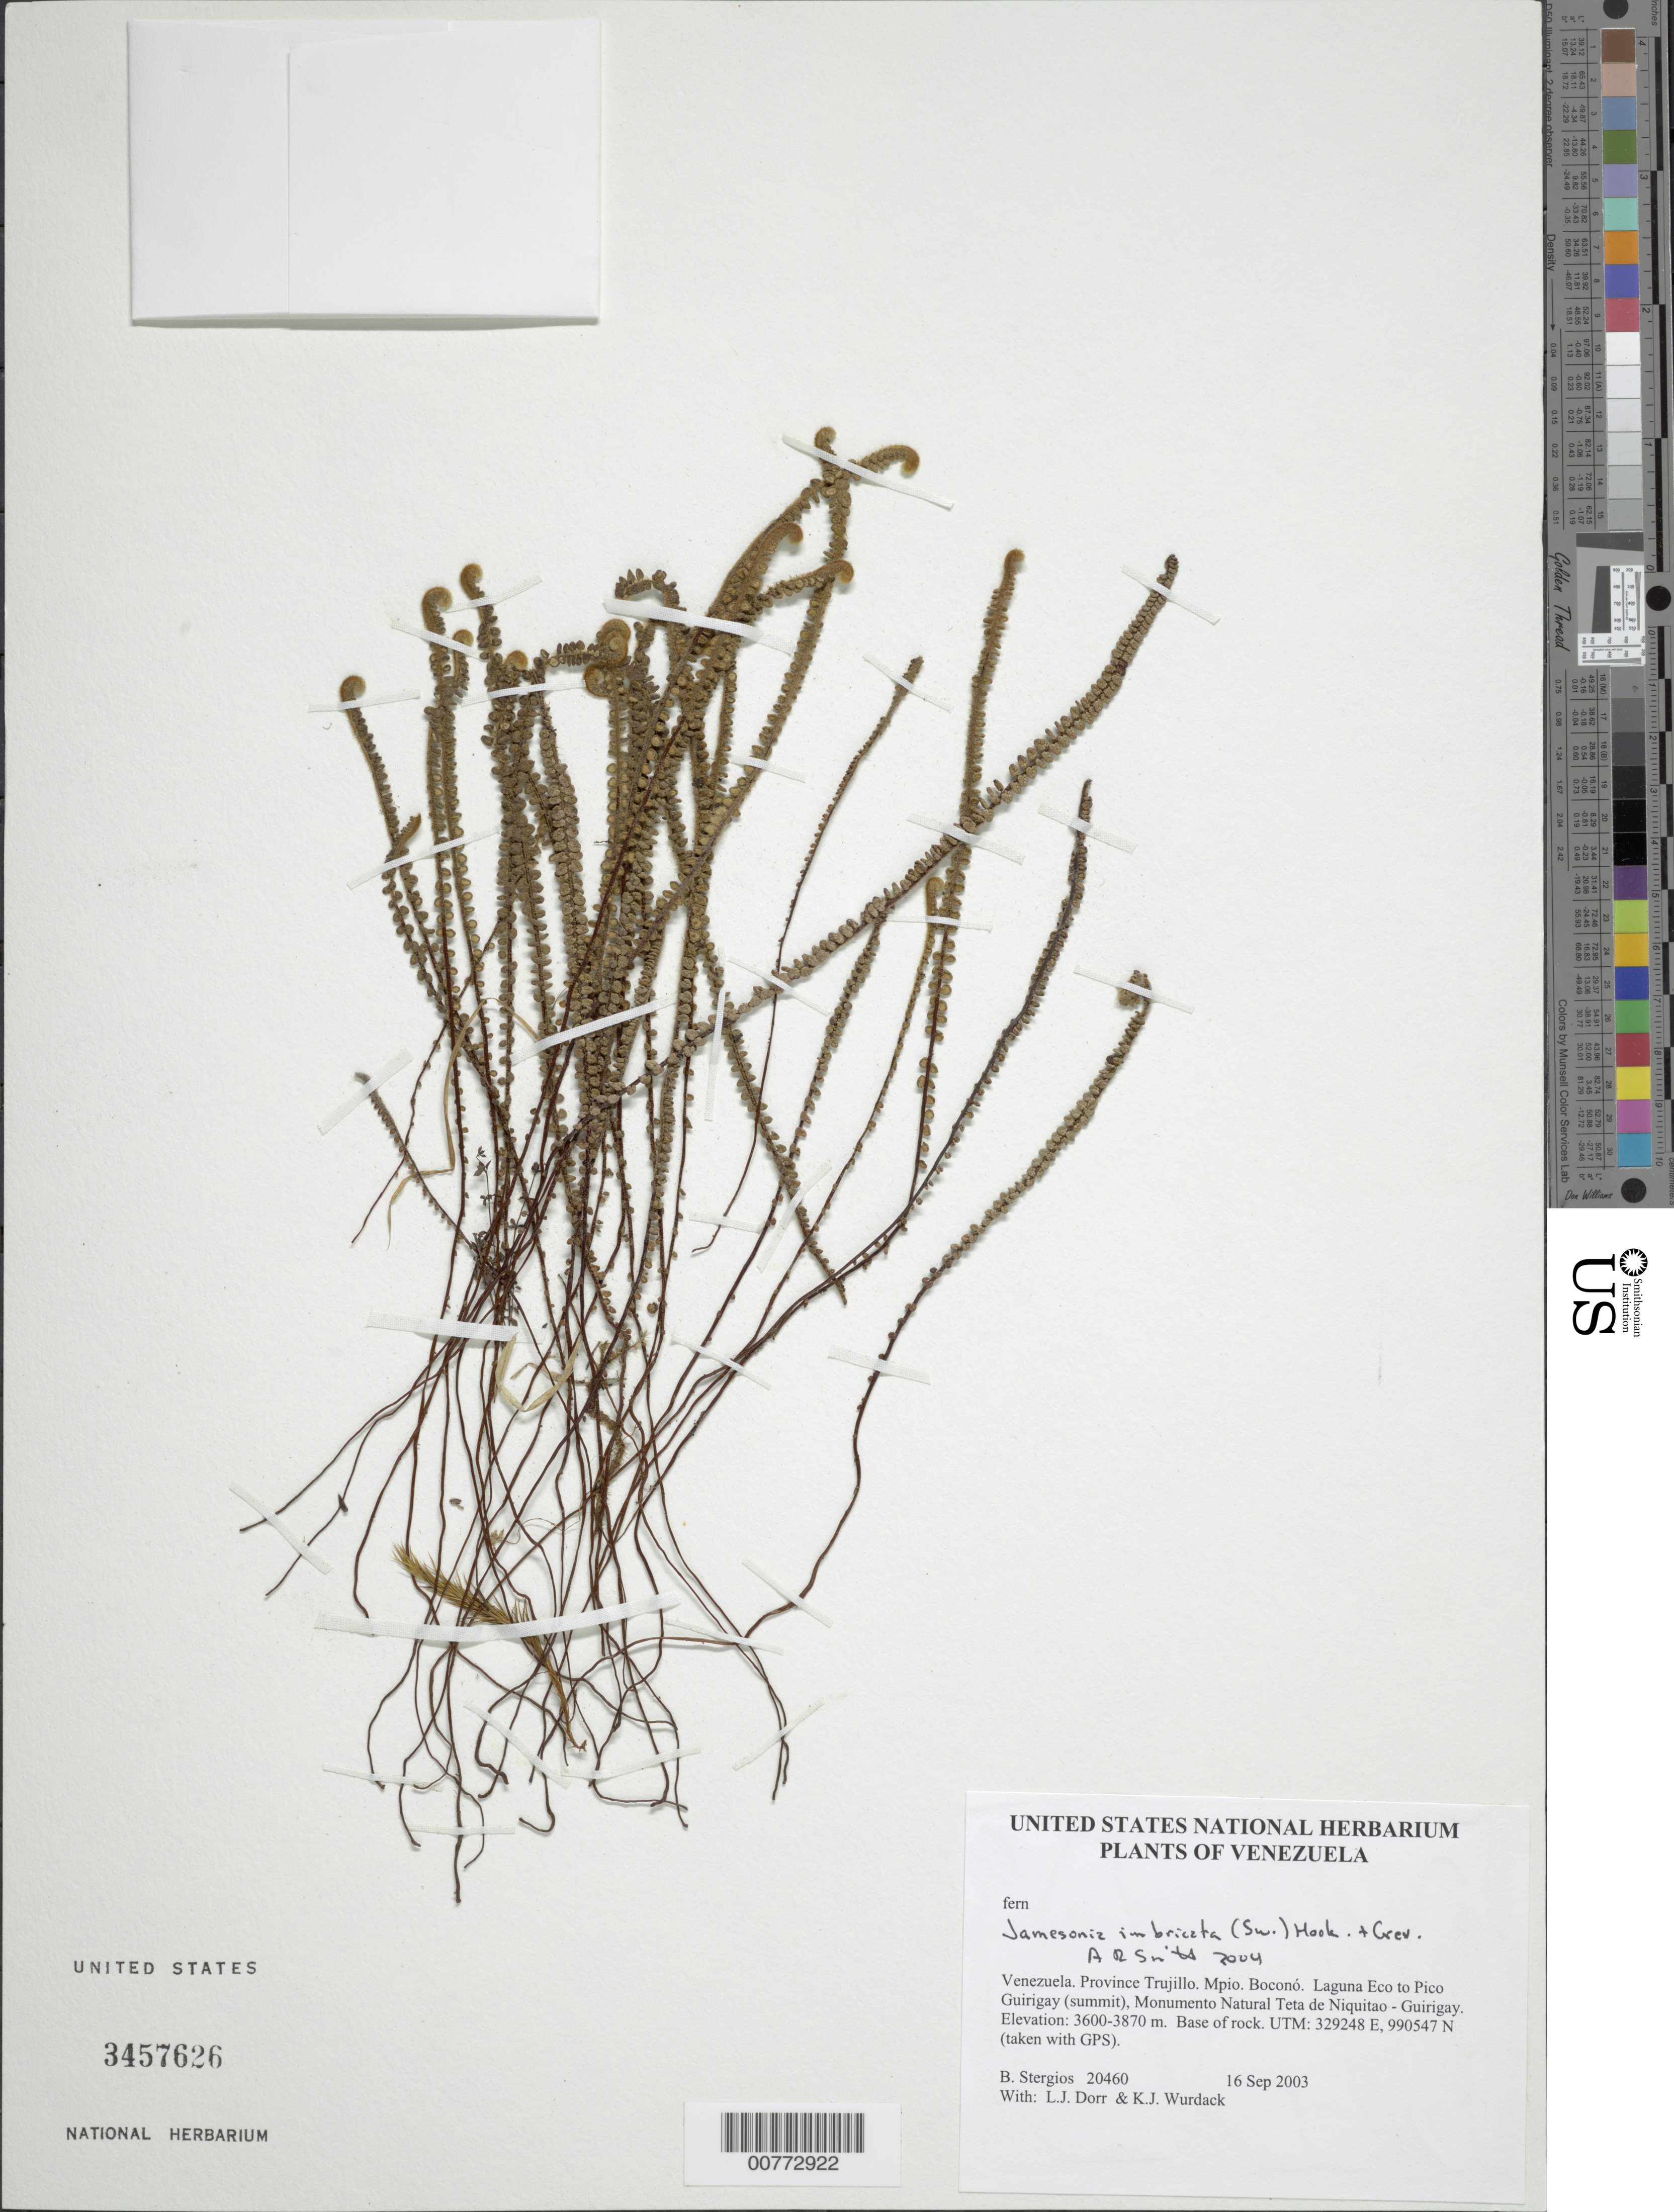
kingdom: Plantae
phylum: Tracheophyta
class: Polypodiopsida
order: Polypodiales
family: Pteridaceae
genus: Jamesonia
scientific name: Jamesonia imbricata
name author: (Sw.) Hook. & Grev.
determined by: Smith, Alan R., (UC)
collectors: B. G. Stergios, L. J. Dorr & K. Wurdack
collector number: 20460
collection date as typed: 16 Sep 2003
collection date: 2003-09-16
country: Venezuela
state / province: Trujillo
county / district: Boconó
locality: Laguna Eco to Pico Guirigay (summit), Monumento Natural Teta de Niquitao - Guirigay.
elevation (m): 3600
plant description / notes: PORT, US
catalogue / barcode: US 3457626